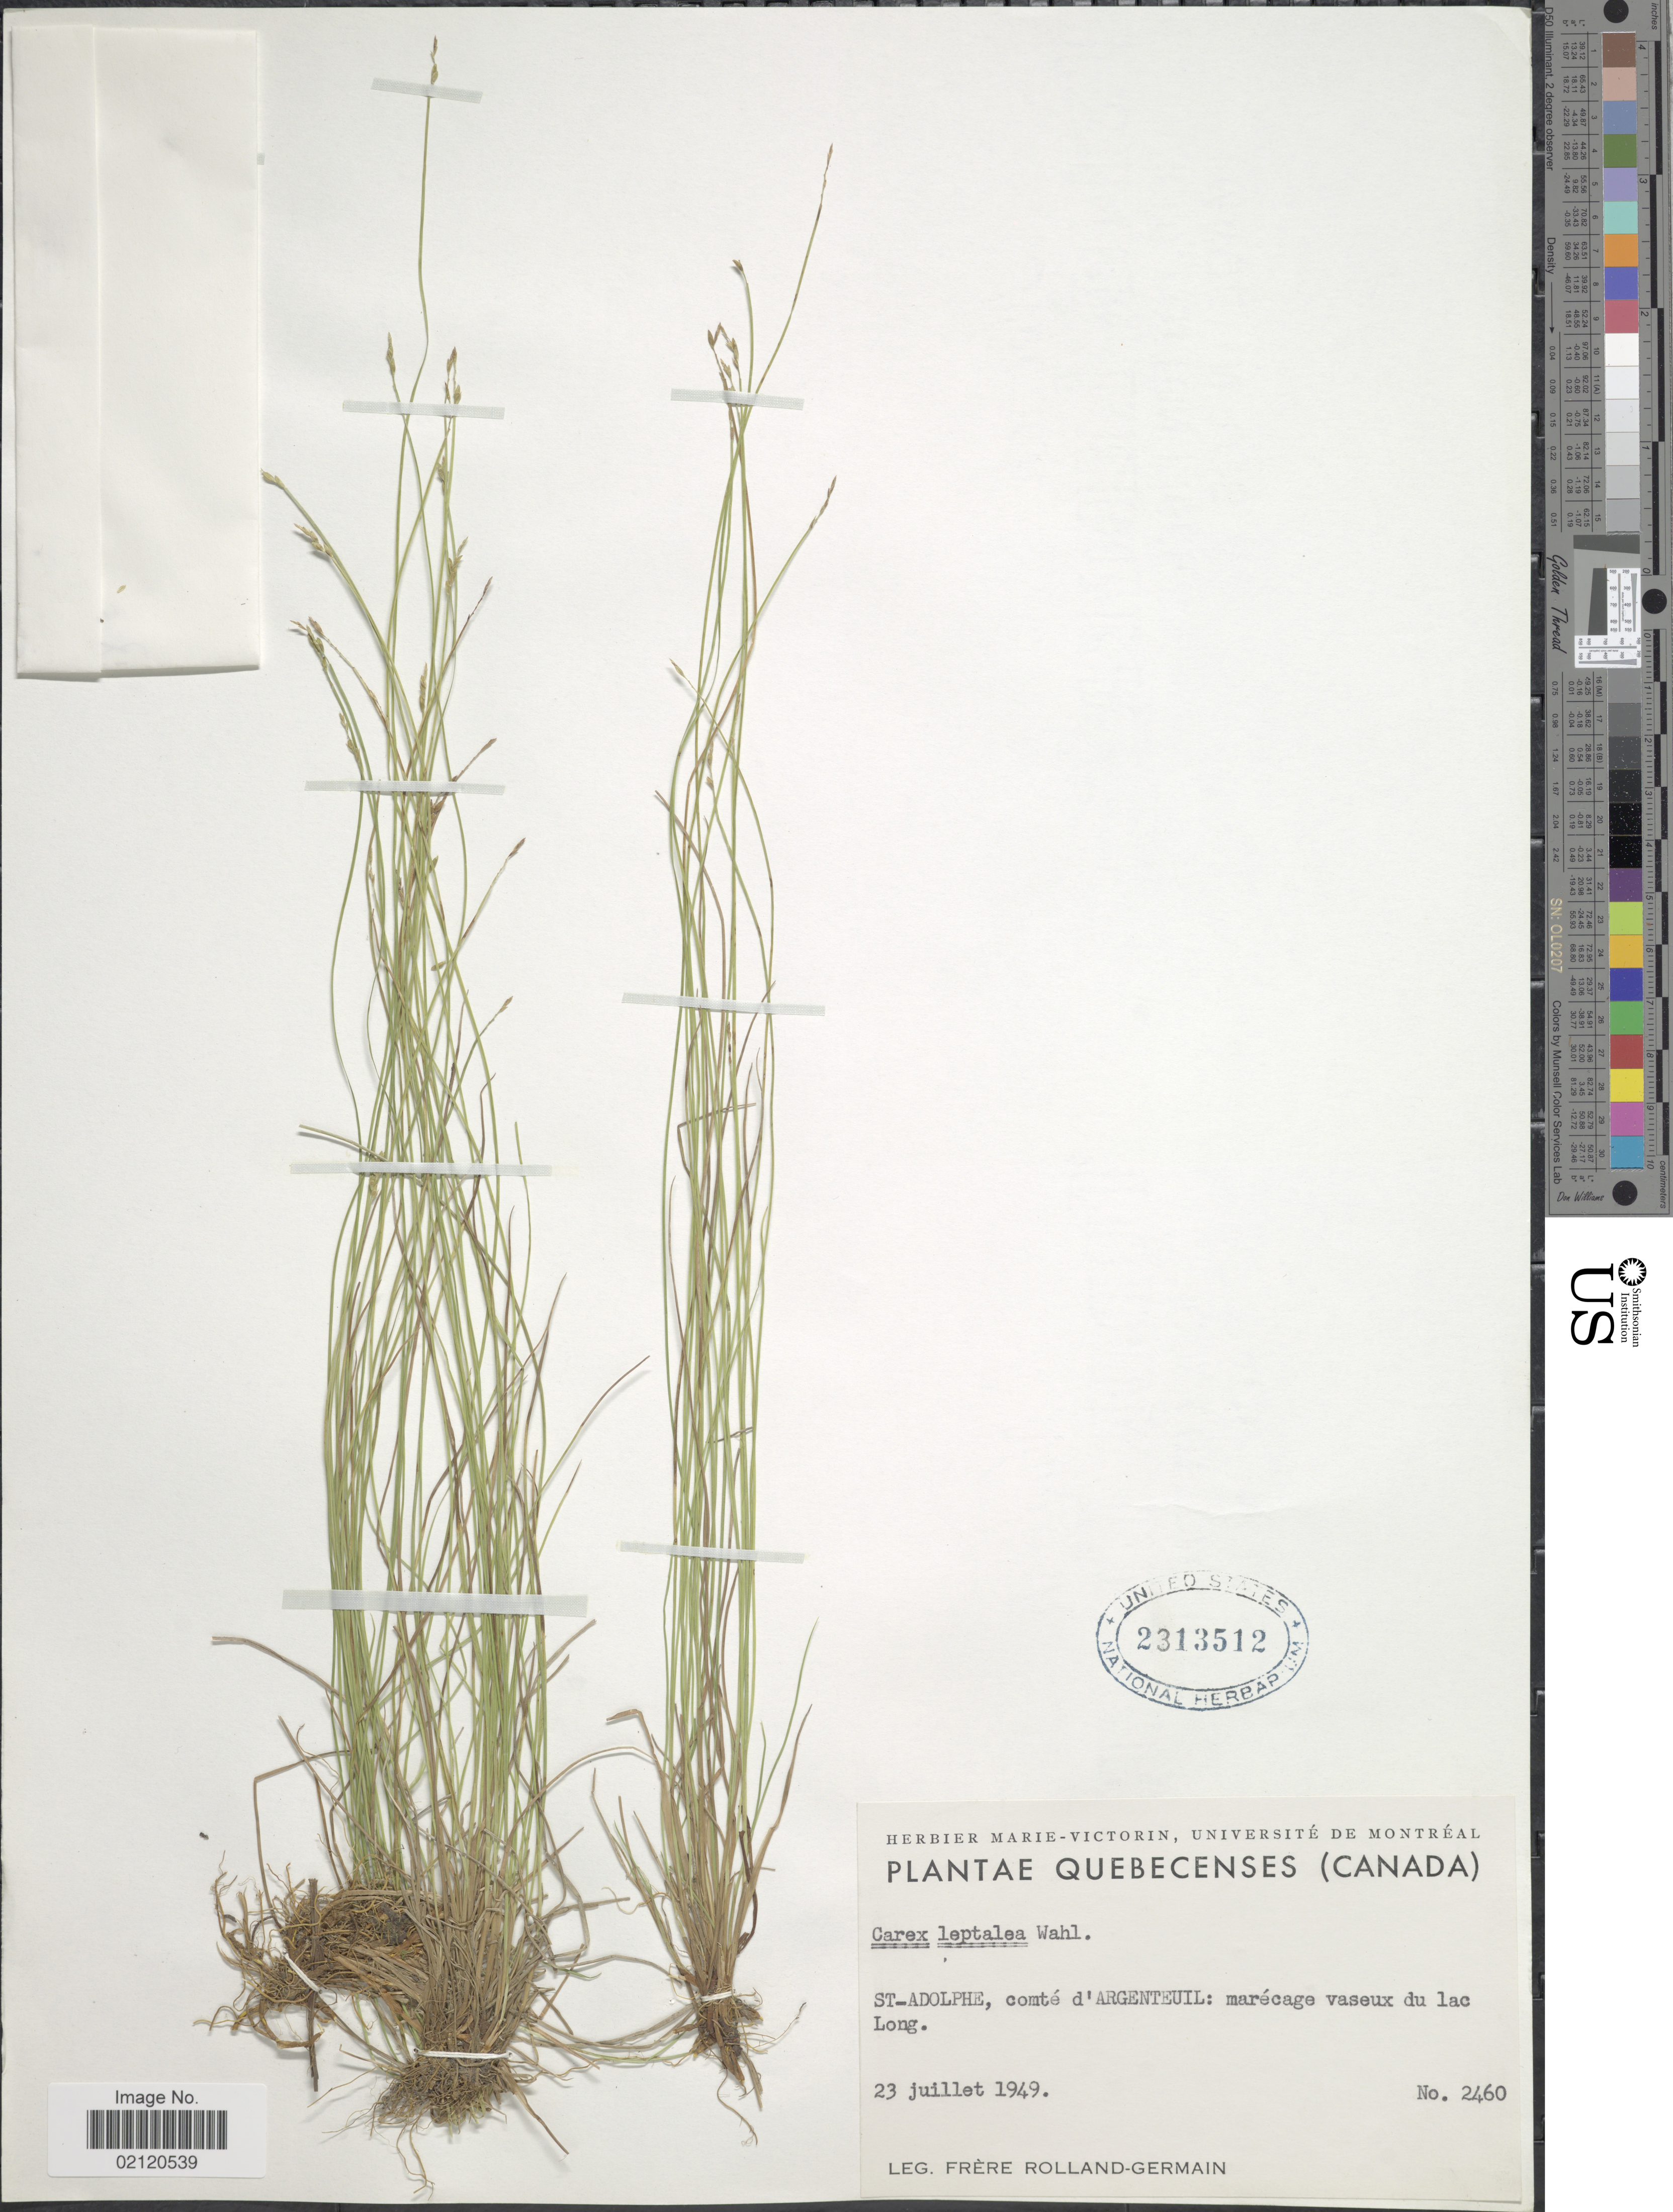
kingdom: Plantae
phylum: Tracheophyta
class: Liliopsida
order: Poales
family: Cyperaceae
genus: Carex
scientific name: Carex leptalea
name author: Wahlenb.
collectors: Rolland-Germain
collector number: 2460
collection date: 1949-07-23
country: Canada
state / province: Quebec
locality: St.-Adolphe, comte d'Argenteuil: marecage vaseux du lac Long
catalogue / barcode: US 2313512